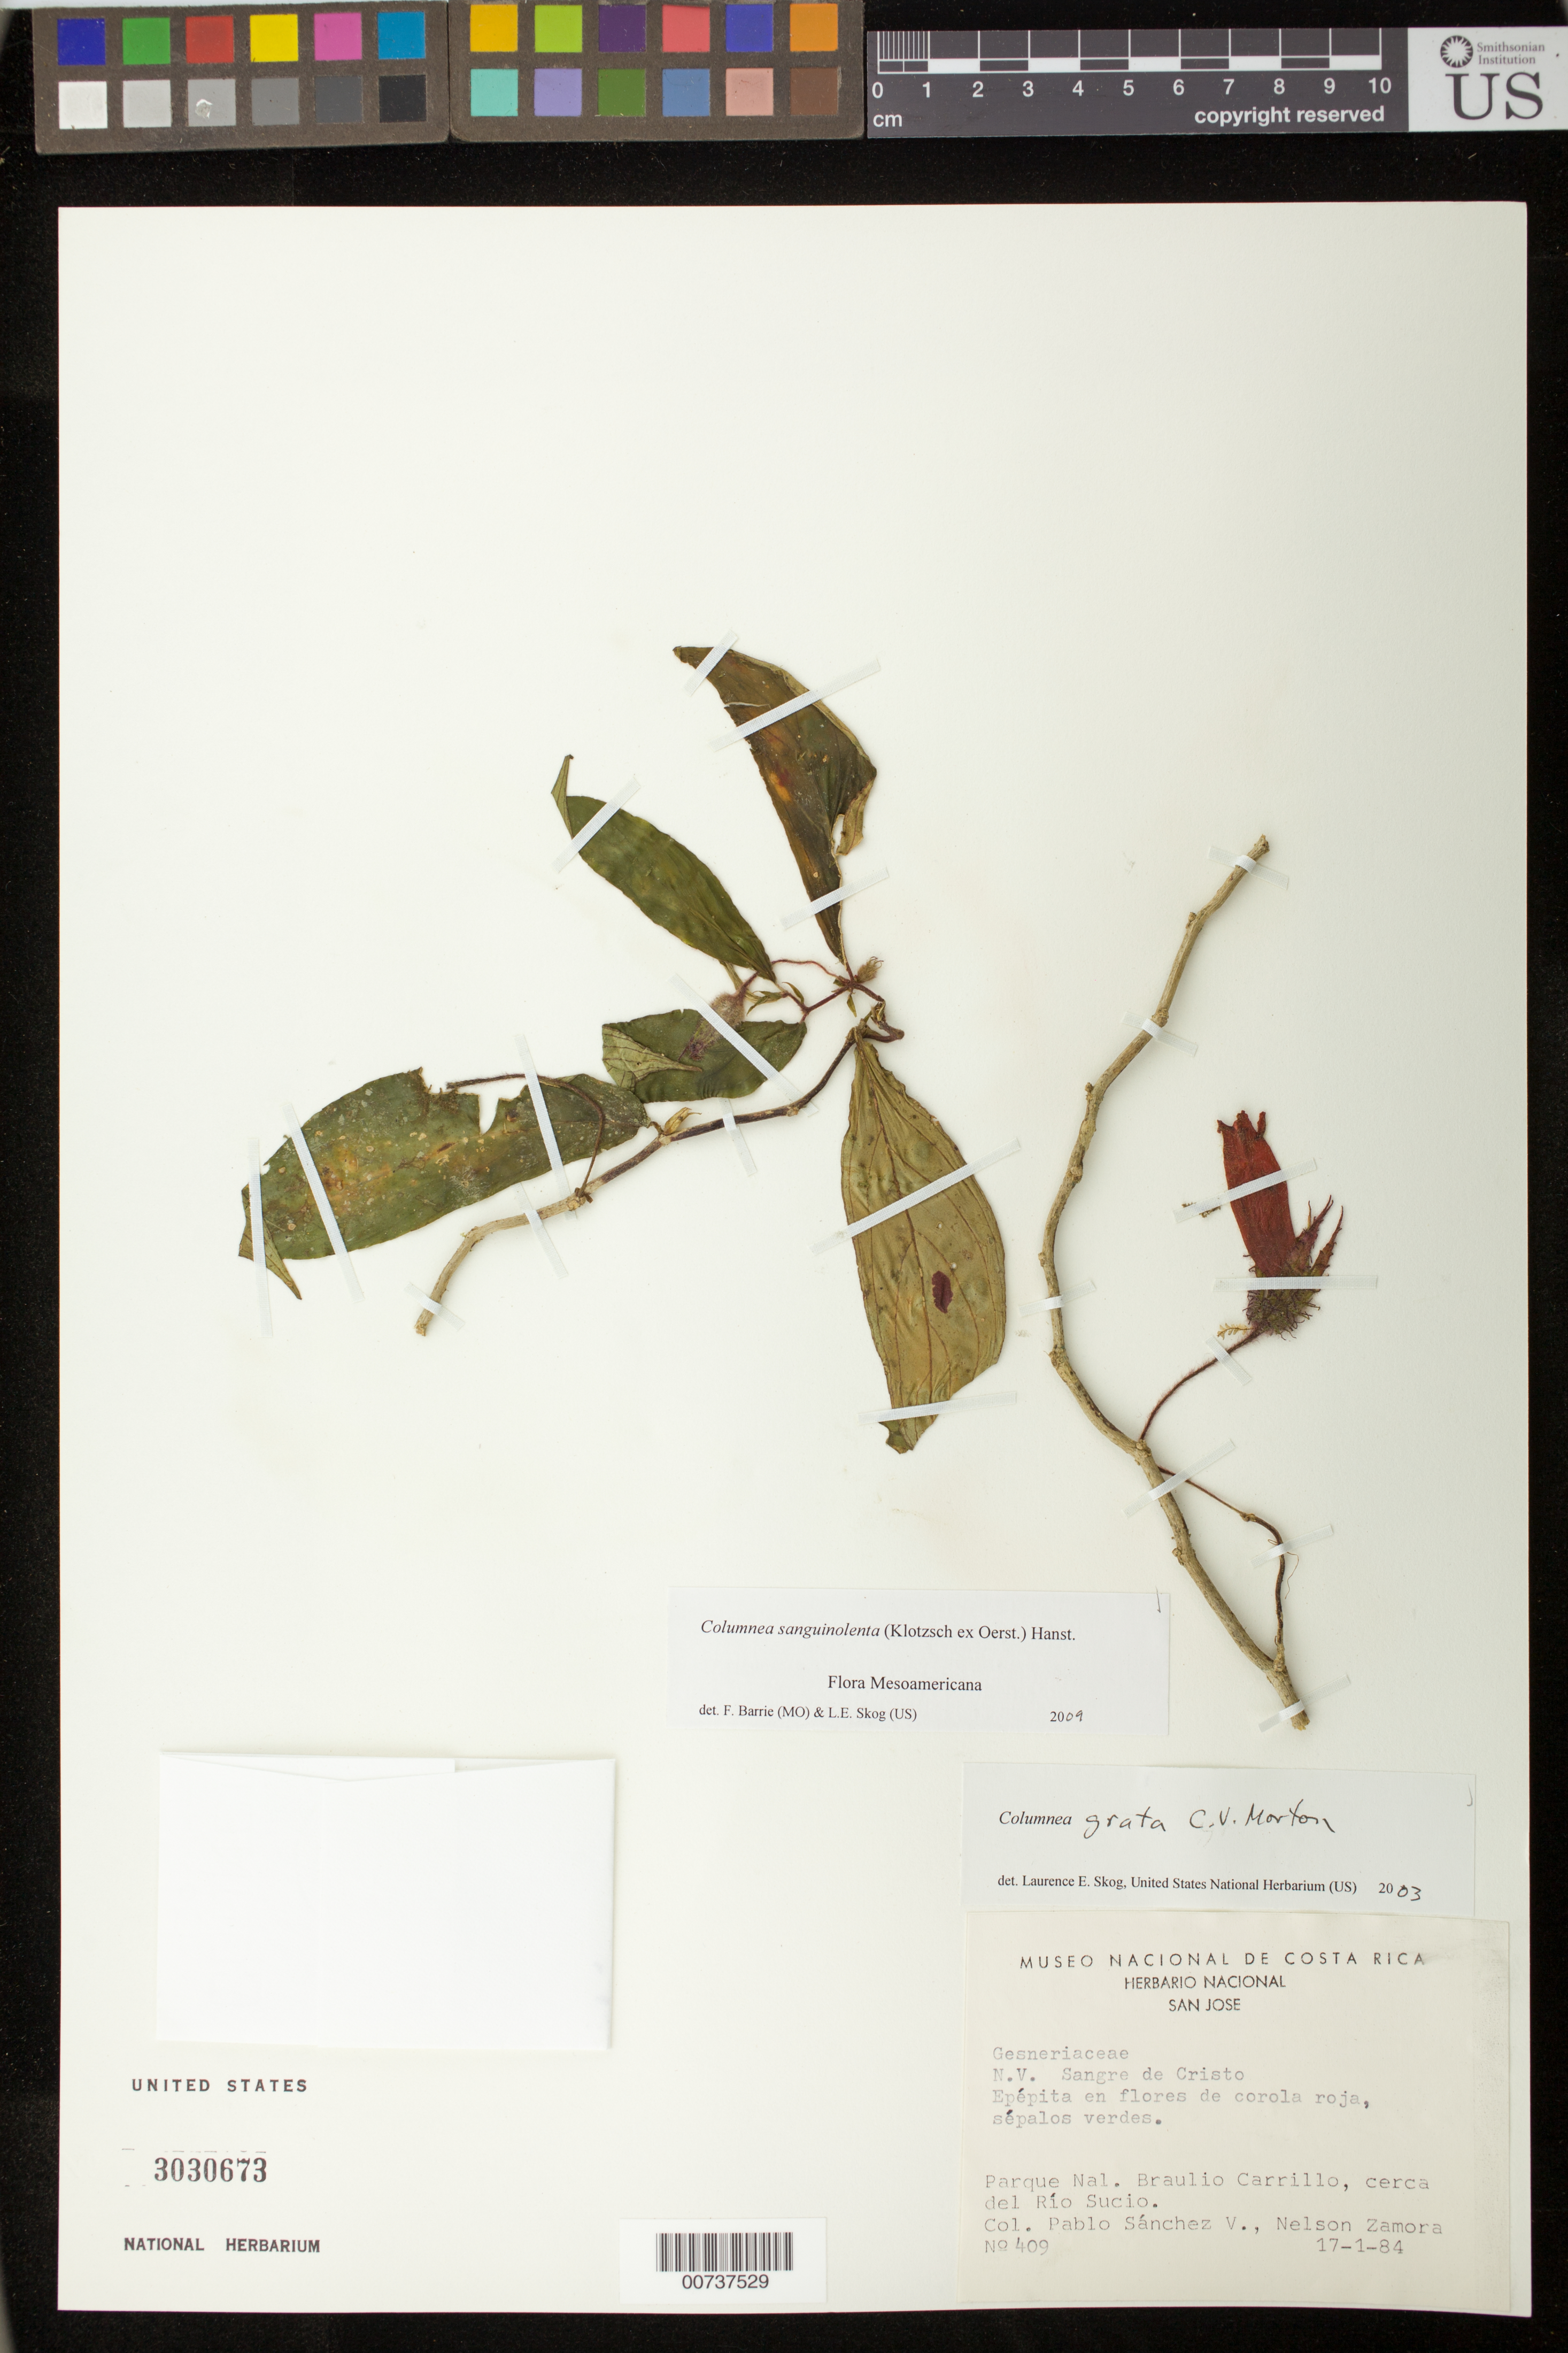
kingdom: Plantae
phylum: Tracheophyta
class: Magnoliopsida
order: Lamiales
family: Gesneriaceae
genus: Columnea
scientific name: Columnea sanguinolenta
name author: (Klotzsch ex Oerst.) Hanst.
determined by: Barrie, F. R.; Skog, Laurence E.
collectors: P. Sanchez-V. & N. Zamora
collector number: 409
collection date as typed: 17 Jan 1984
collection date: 1984-01-17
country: Costa Rica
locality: Parque Nal. Braulio Carrillo, cerca del Río Sucio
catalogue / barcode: US 3030673-2